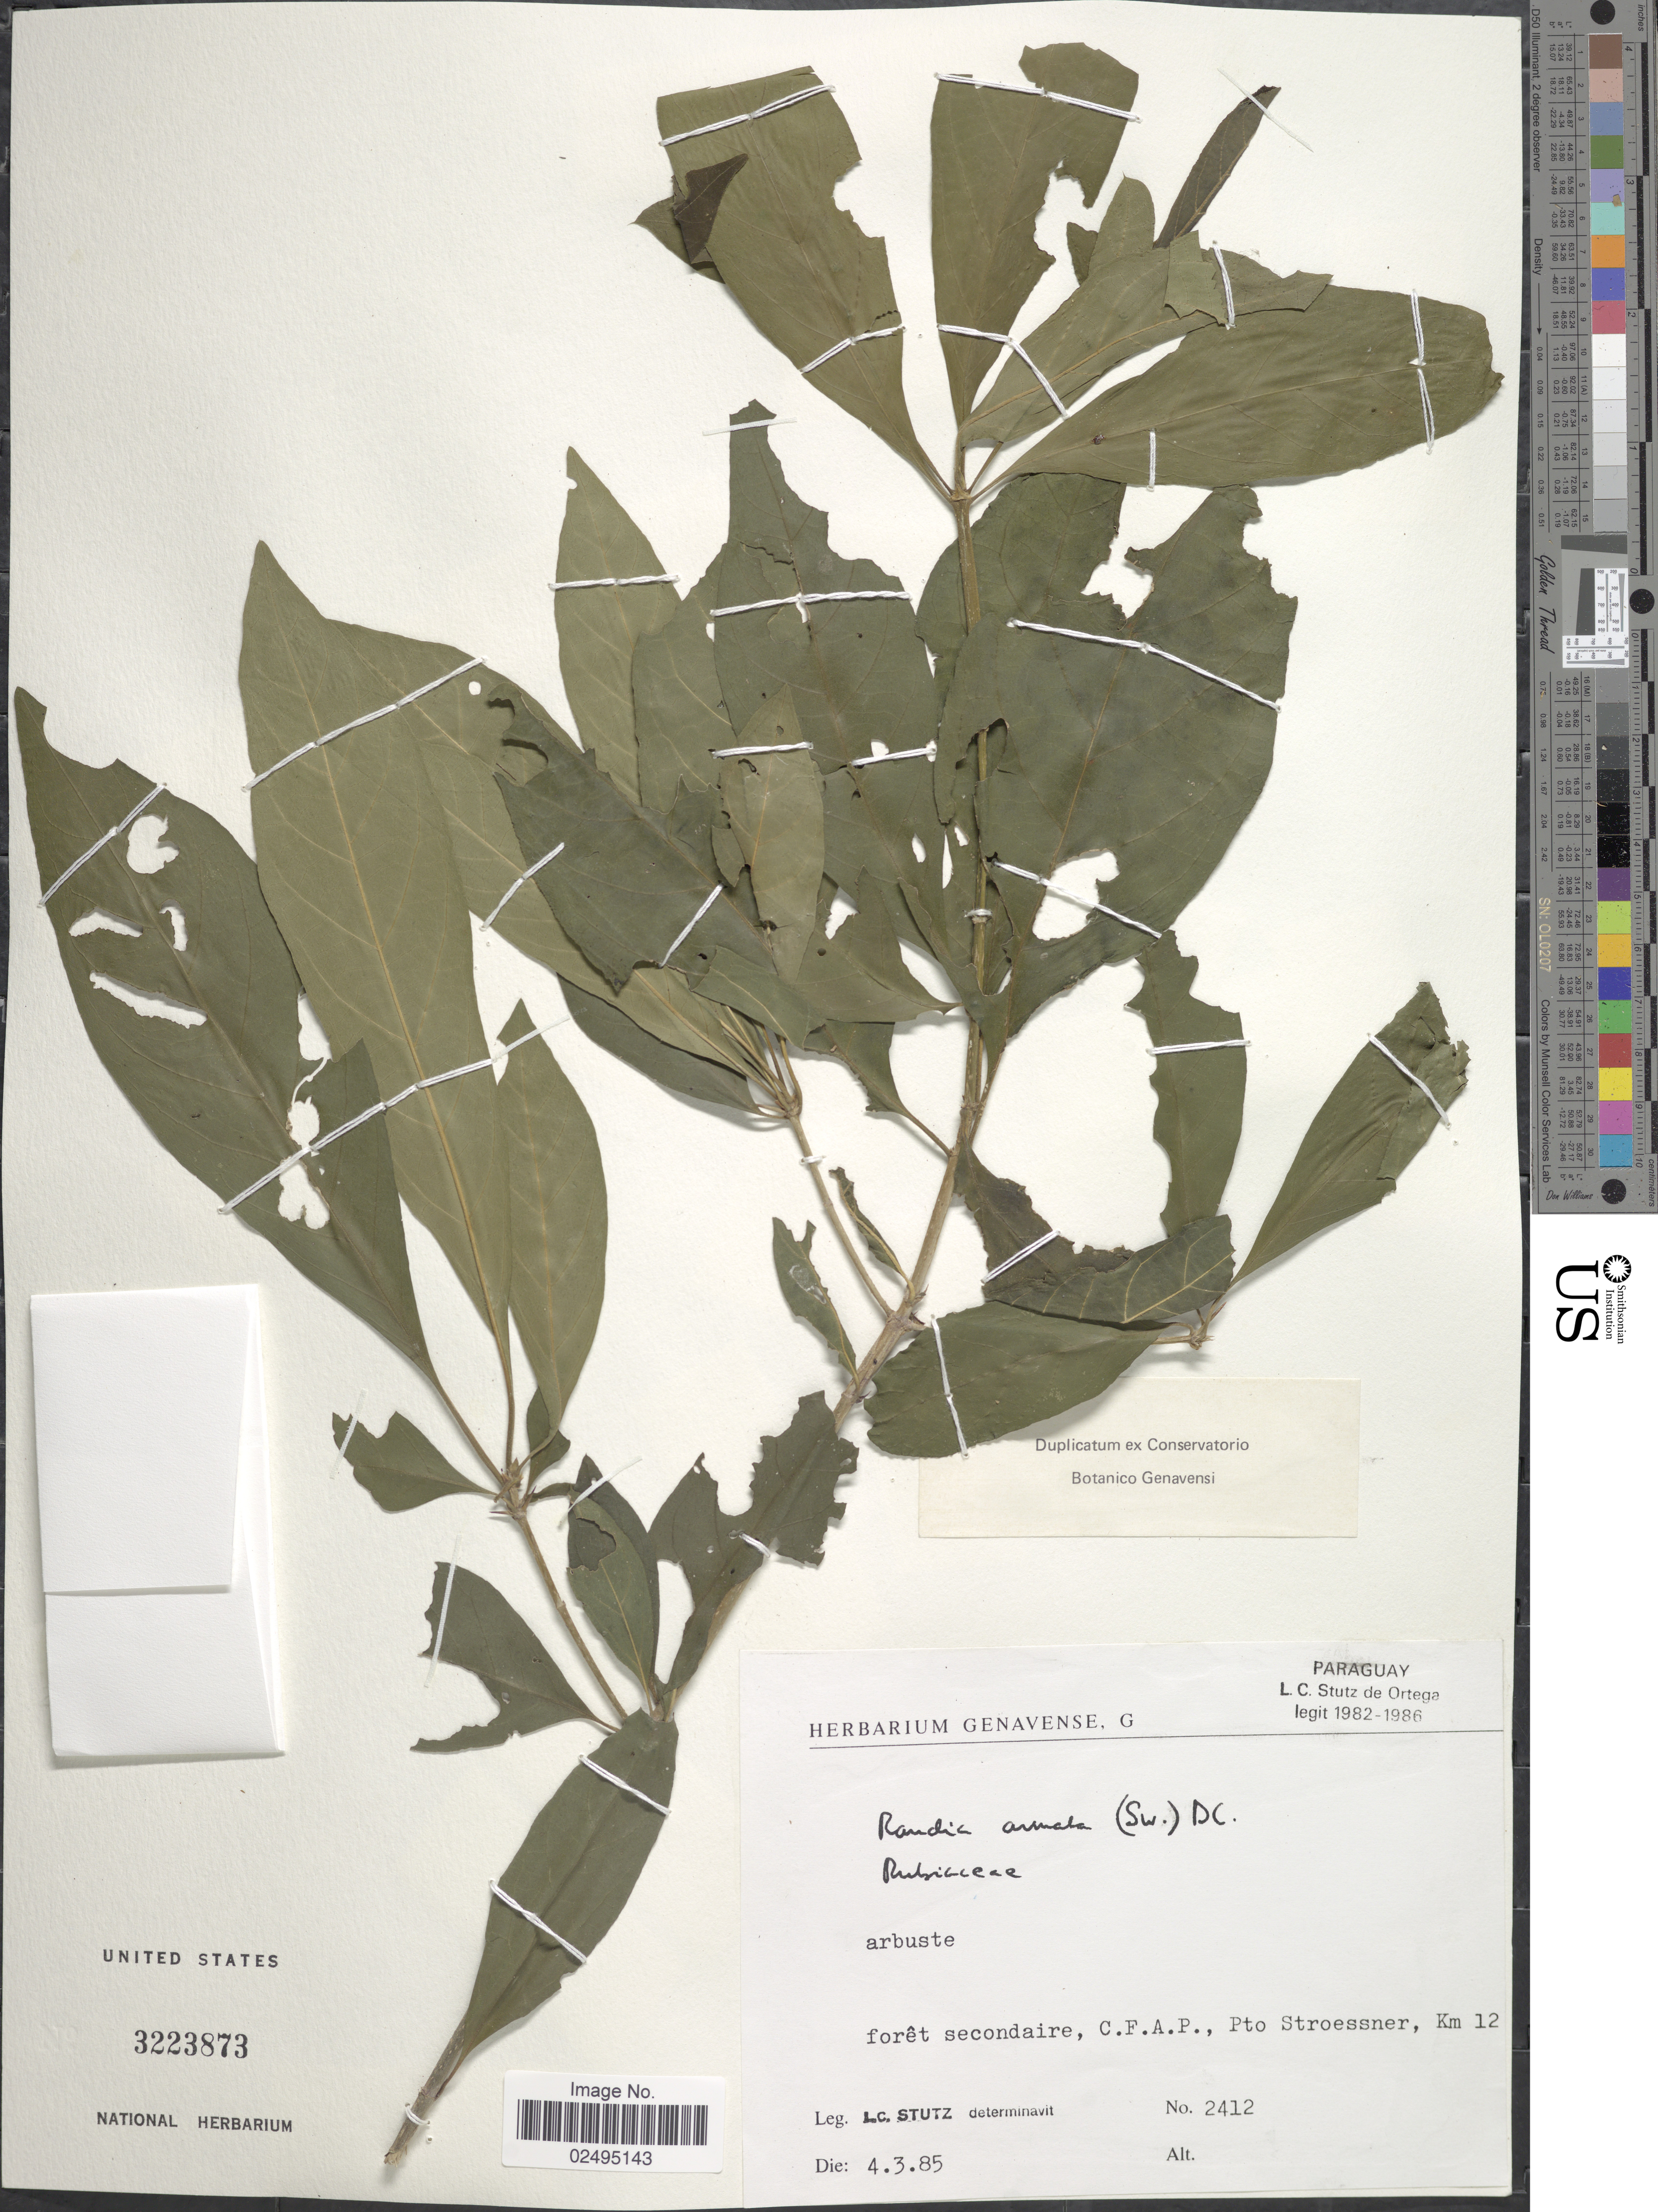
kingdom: Plantae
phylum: Tracheophyta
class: Magnoliopsida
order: Gentianales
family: Rubiaceae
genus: Randia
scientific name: Randia armata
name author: (Sw.) DC.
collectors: L. C. Stutz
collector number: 2412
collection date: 1985-03-04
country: Paraguay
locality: Foret secondaire, C.F.A.P., Pto. Stroessner, Km 12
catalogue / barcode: US 3223873